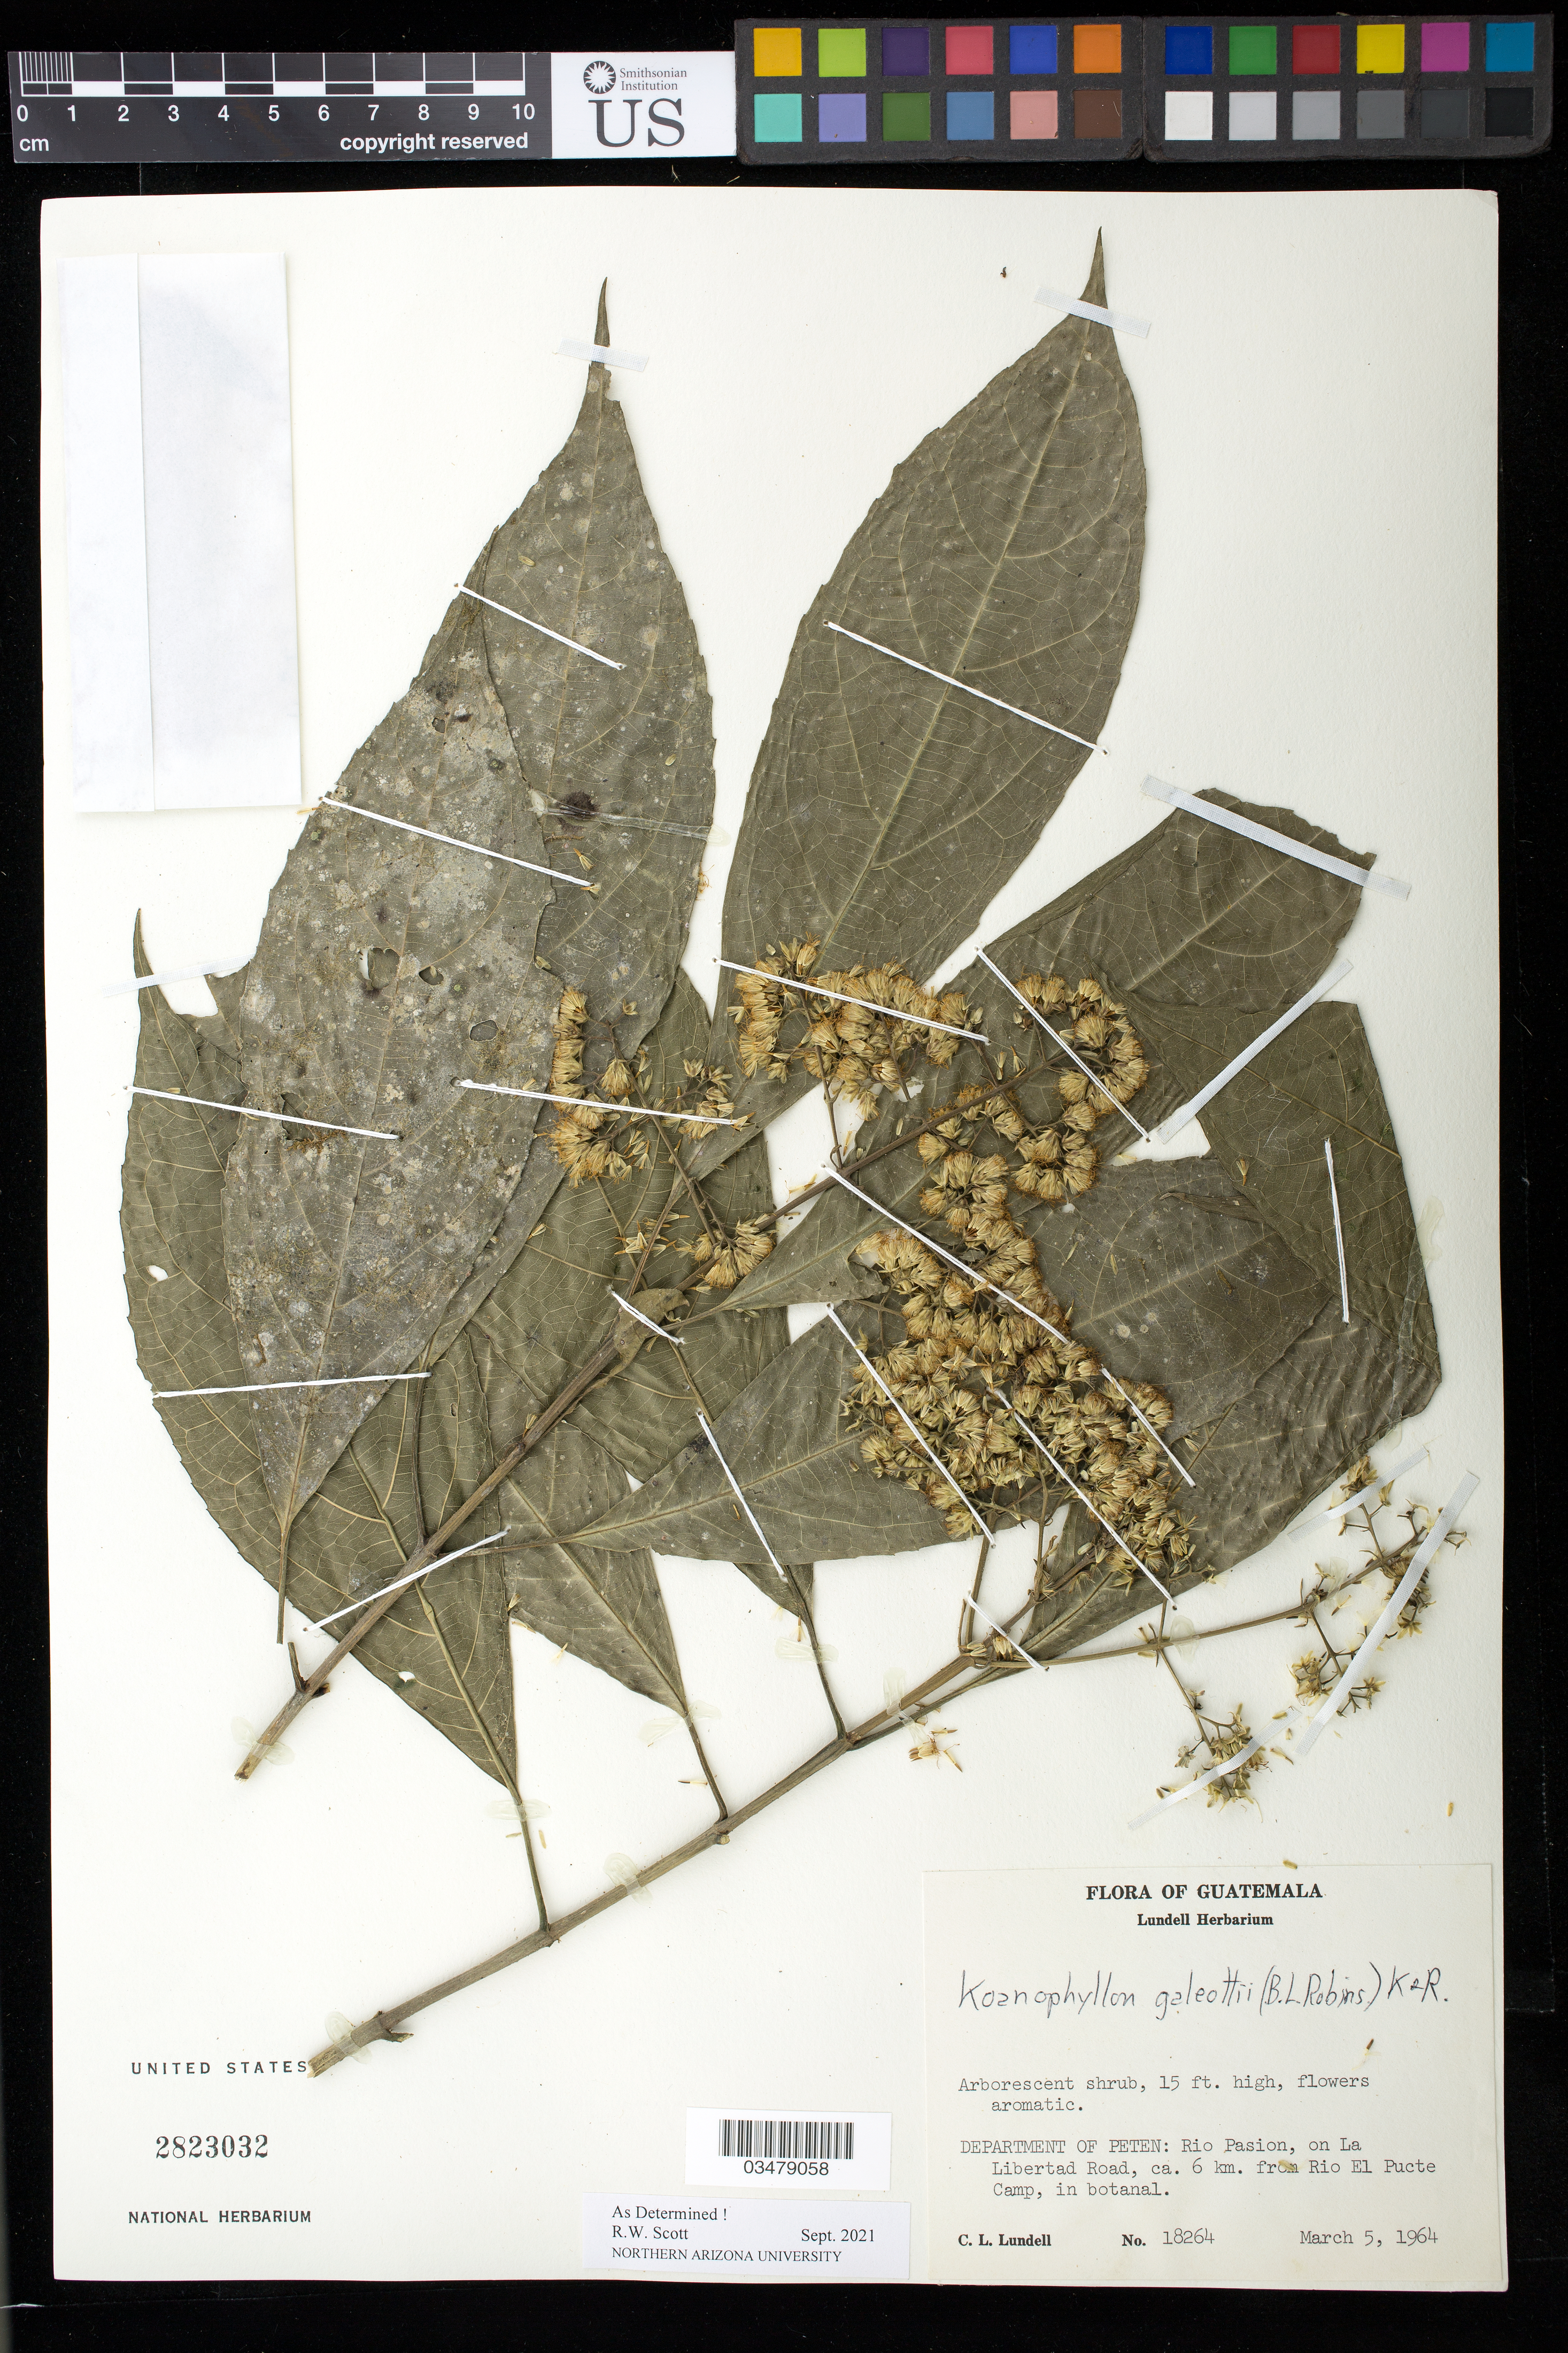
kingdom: Plantae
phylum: Tracheophyta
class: Magnoliopsida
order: Asterales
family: Asteraceae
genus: Koanophyllon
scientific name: Koanophyllon galeottii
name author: (B.L. Rob.) R.M. King & H. Rob.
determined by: Scott, R. W.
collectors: C. L. Lundell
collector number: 18264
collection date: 1964-03-05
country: Guatemala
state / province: El Peten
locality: Rio Pasion, on La Libertad Road, ca. 6 km from Rio El Pucte Camp, in botanal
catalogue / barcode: US 2823032